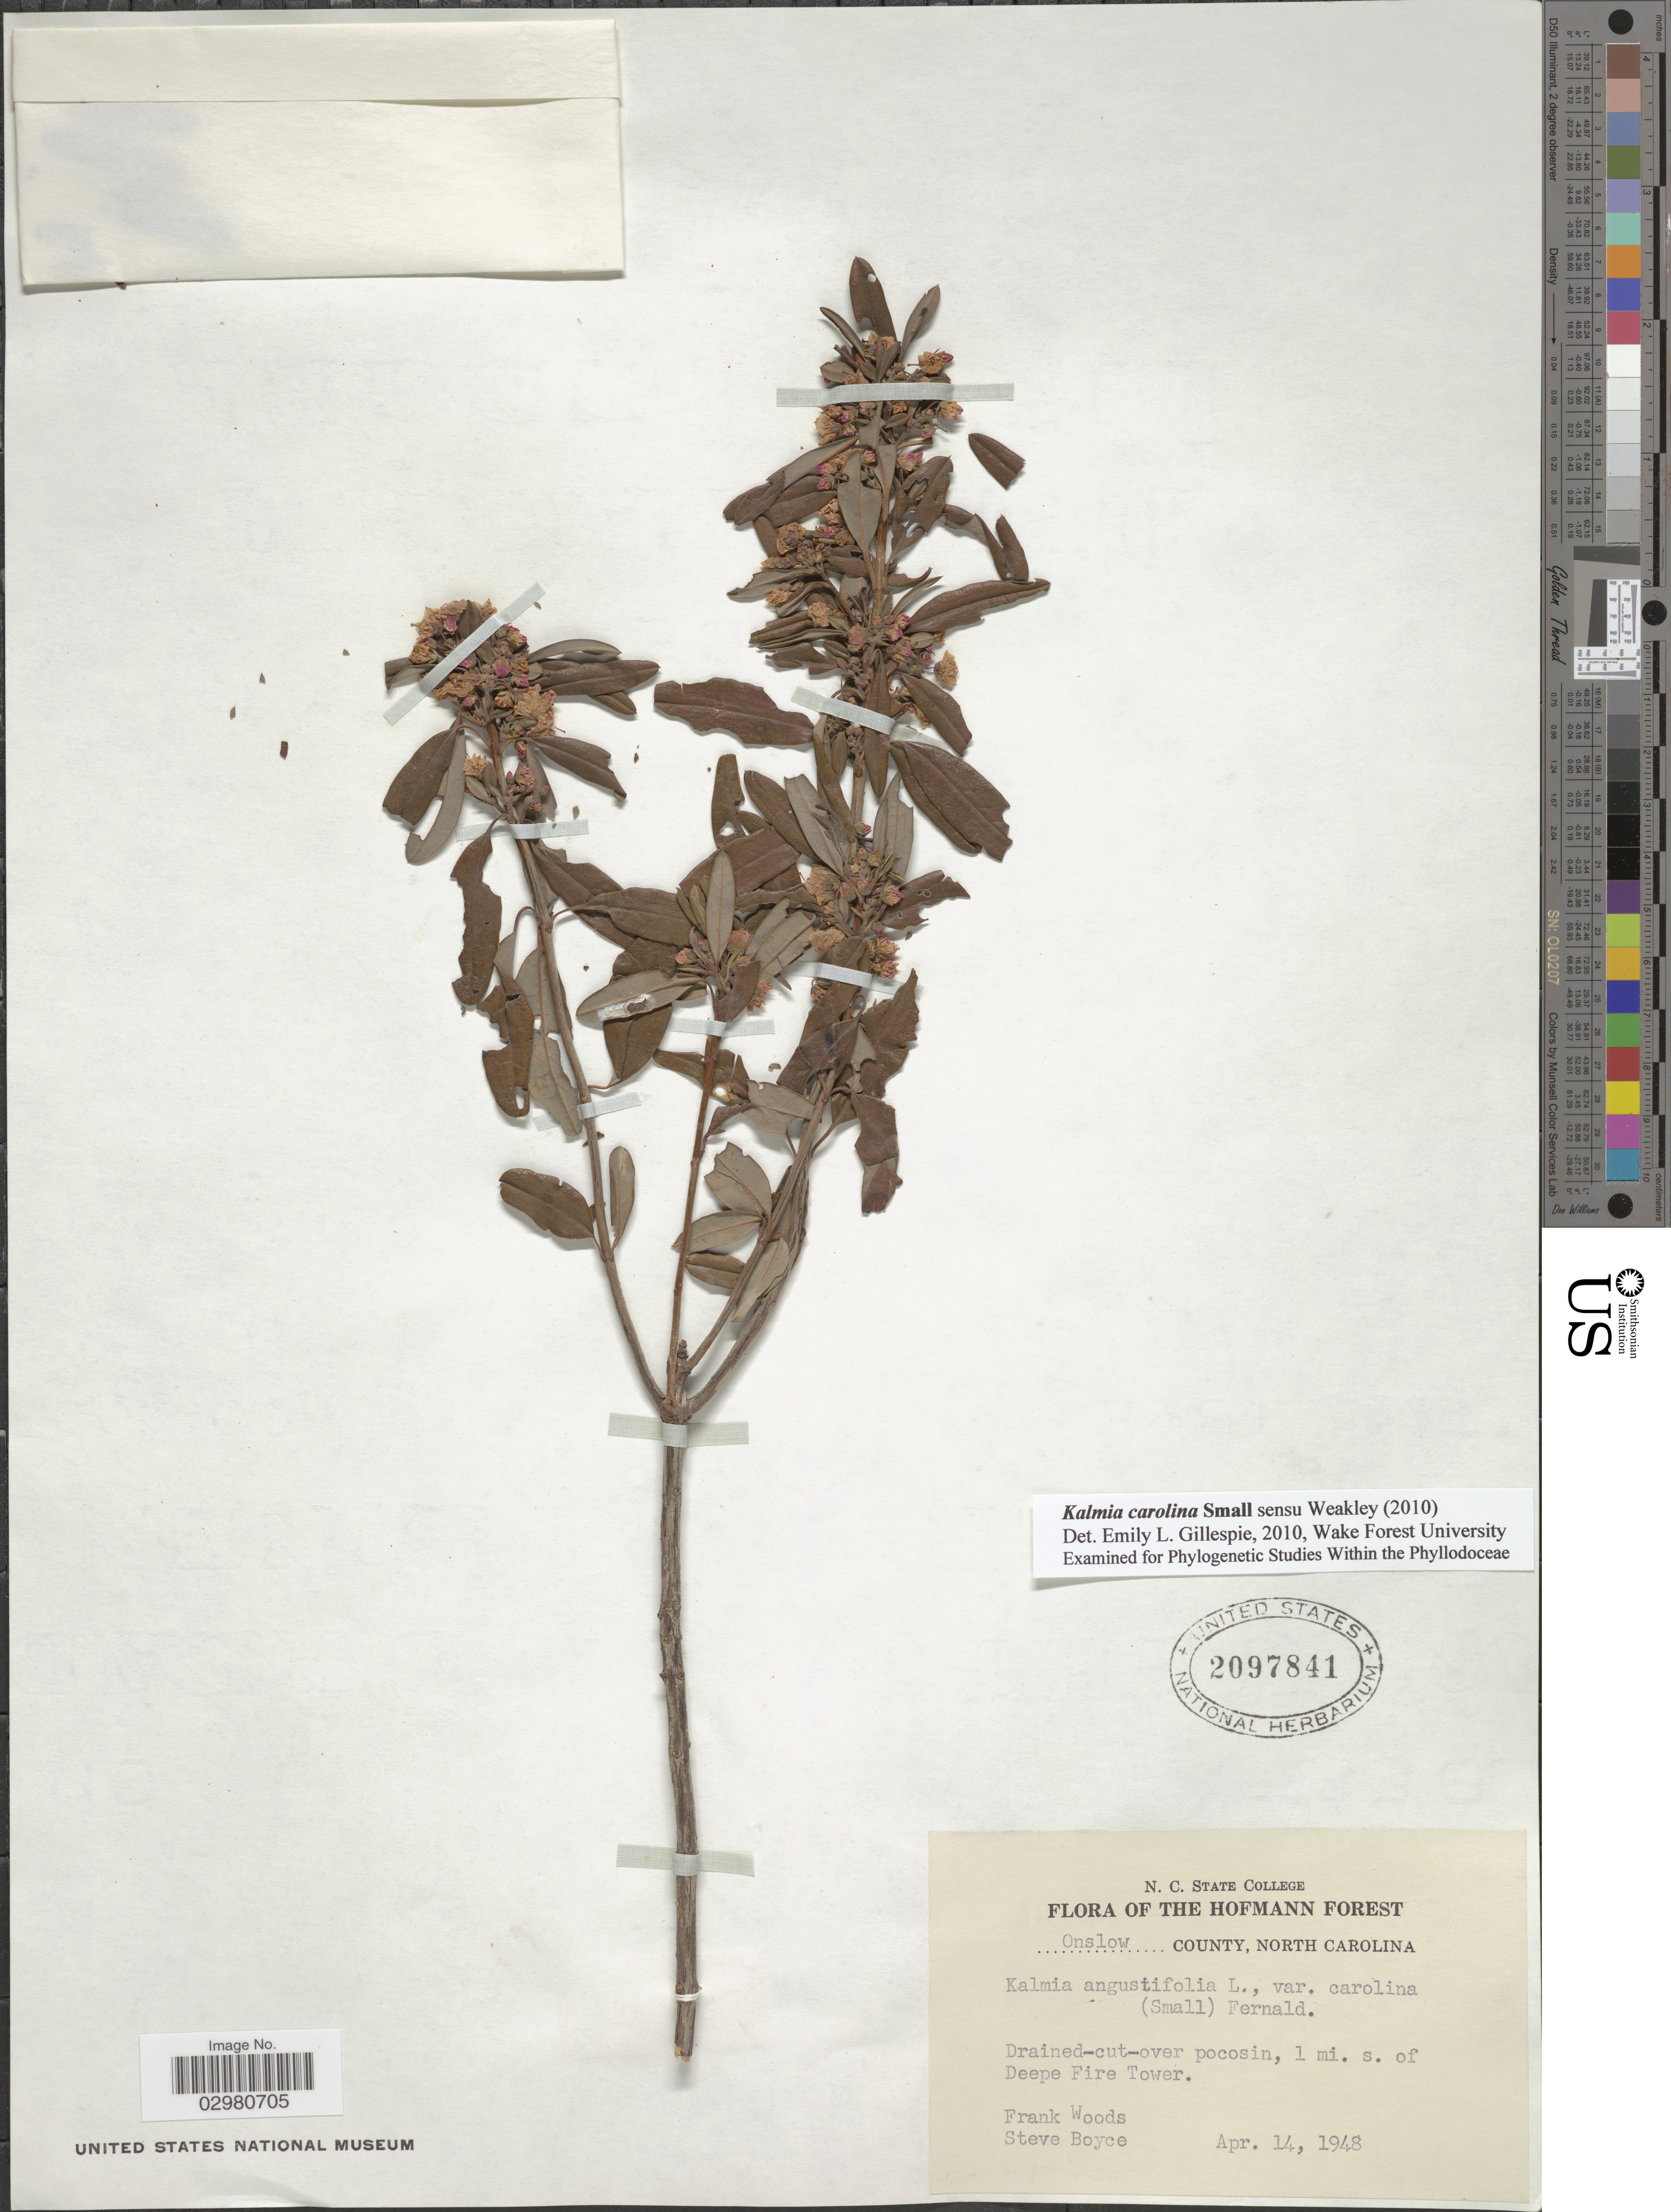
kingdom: Plantae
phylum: Tracheophyta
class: Magnoliopsida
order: Ericales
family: Ericaceae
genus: Kalmia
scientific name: Kalmia carolina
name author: Small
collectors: F. Woods & S. Boyce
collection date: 1948-04-14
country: United States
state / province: North Carolina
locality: Onslow County. 1 mi. s. of Deepe Fire Tower.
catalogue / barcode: US 2097841